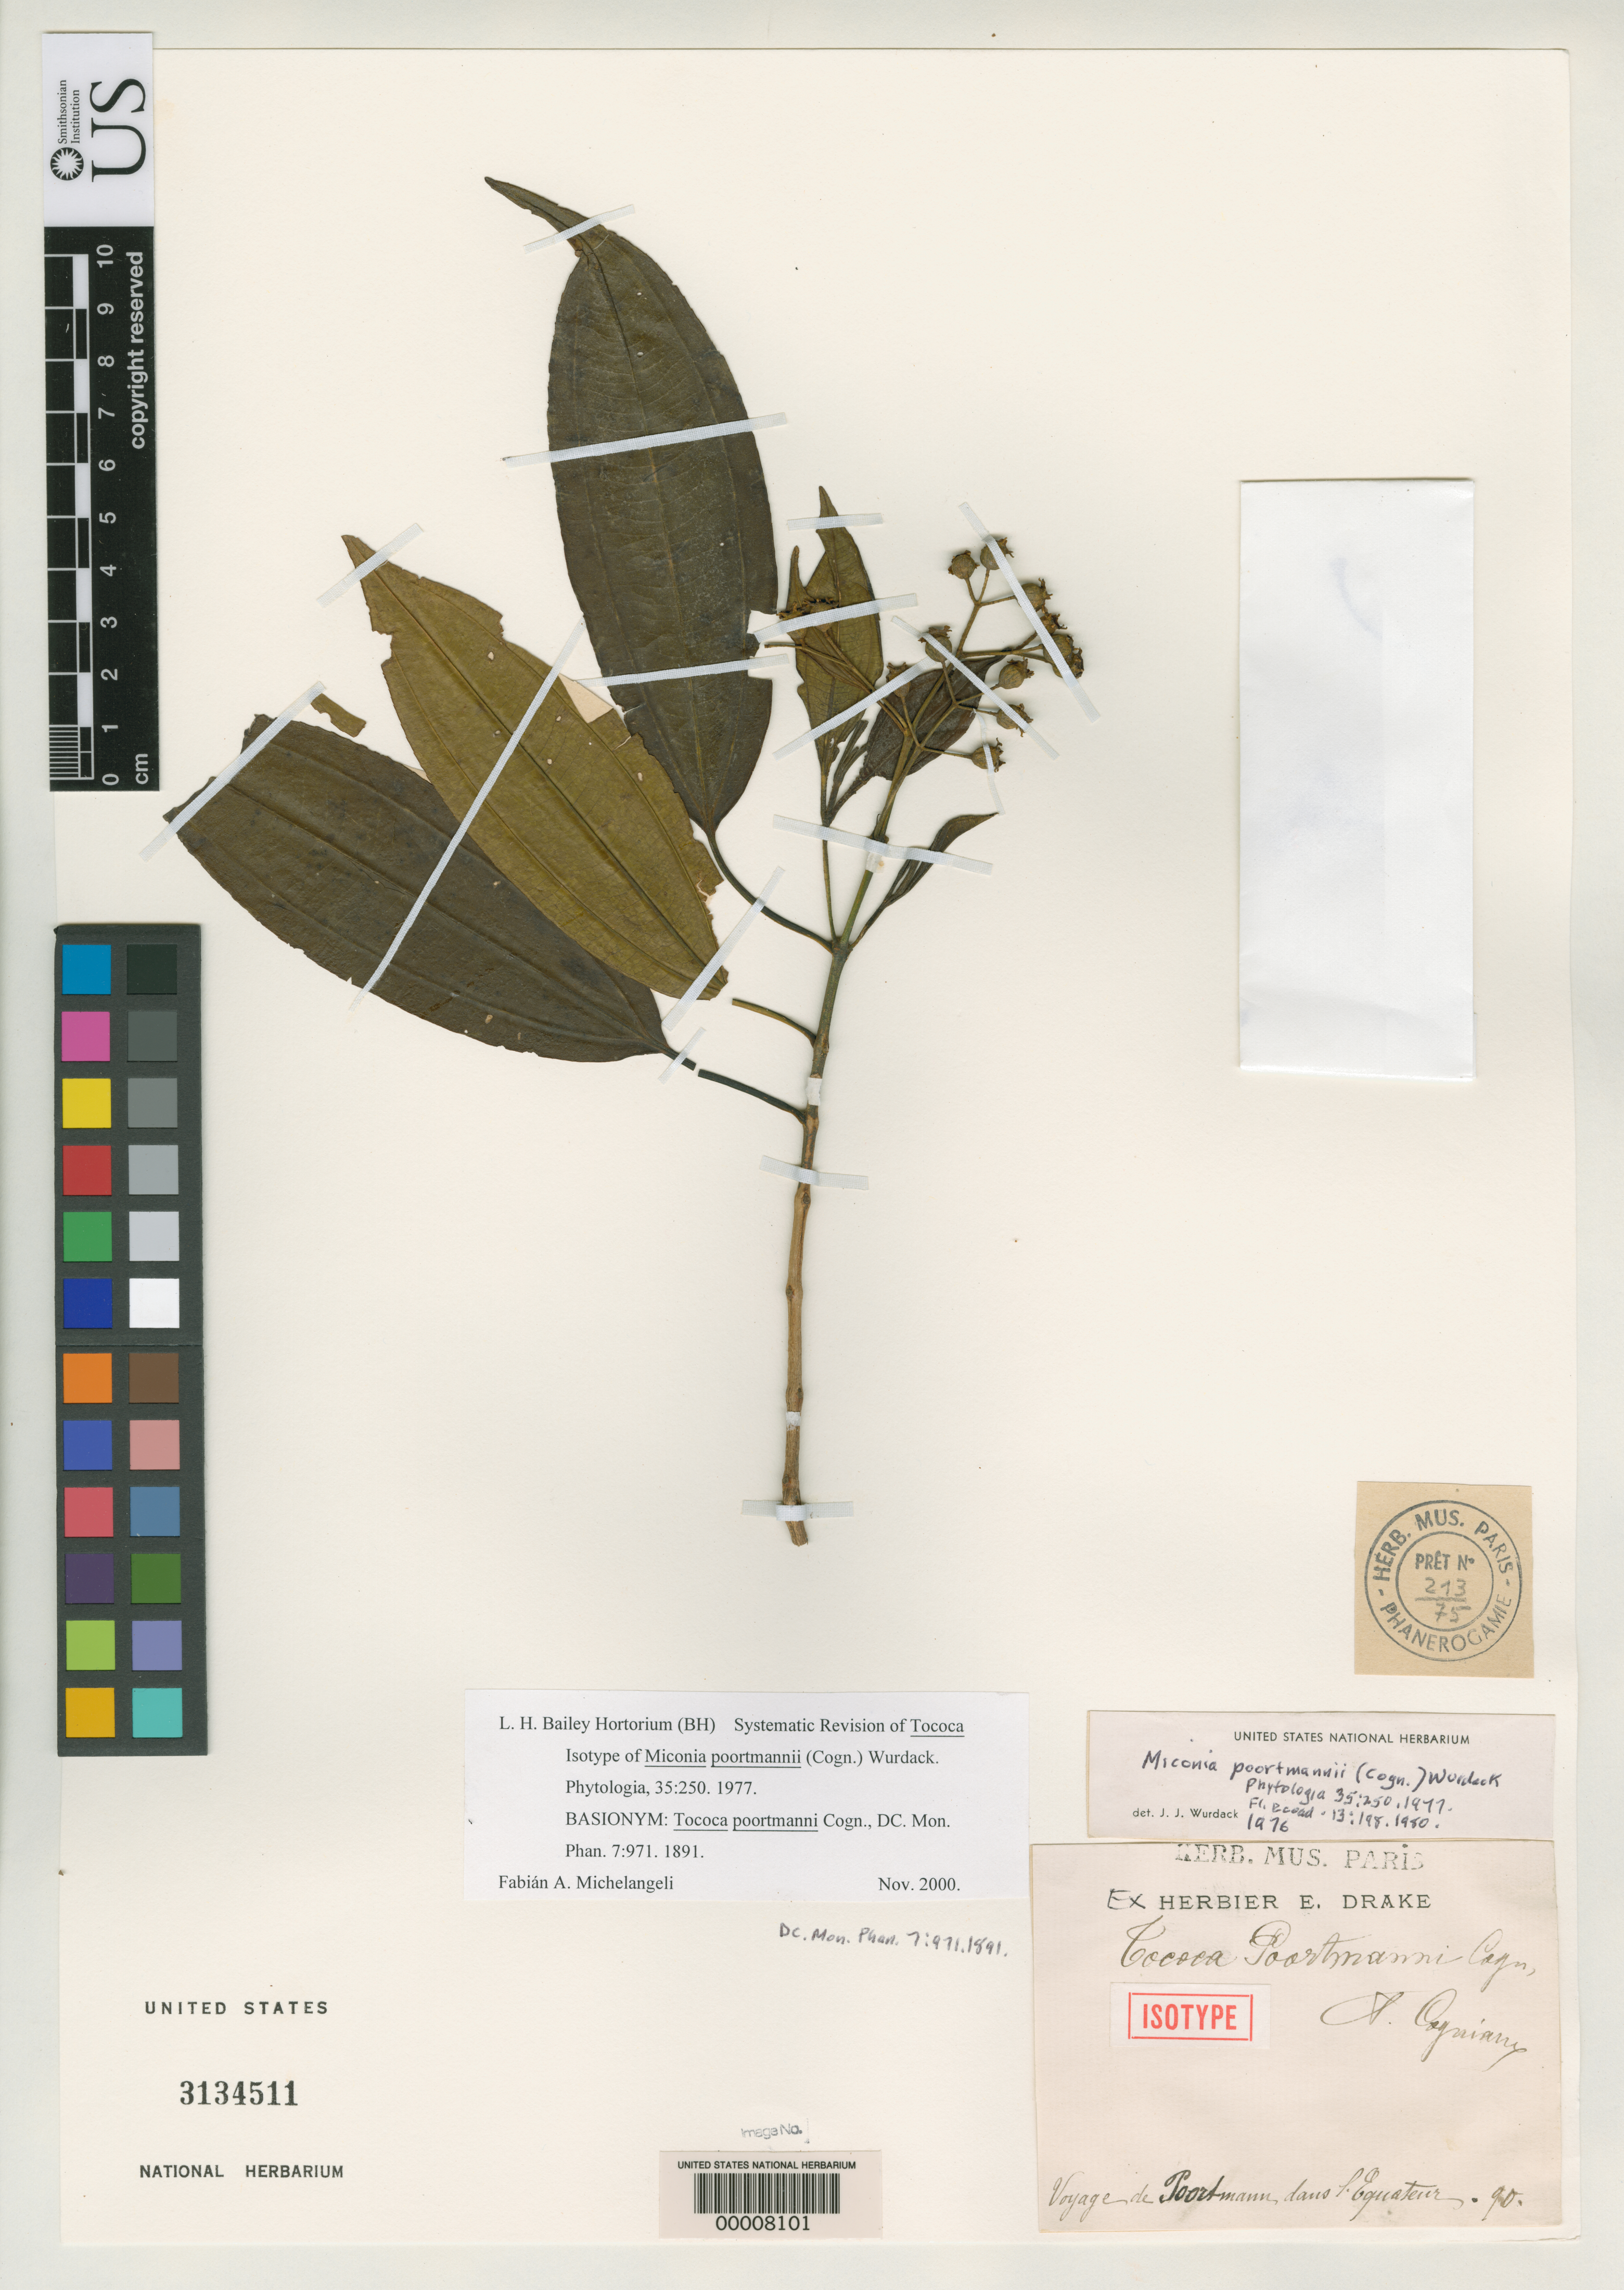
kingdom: Plantae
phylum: Tracheophyta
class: Magnoliopsida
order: Myrtales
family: Melastomataceae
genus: Tococa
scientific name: Tococa poortmanni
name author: Cogn. in DC.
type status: Isotype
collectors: Poortman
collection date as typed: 1890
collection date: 1890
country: Ecuador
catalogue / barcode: US 3134511